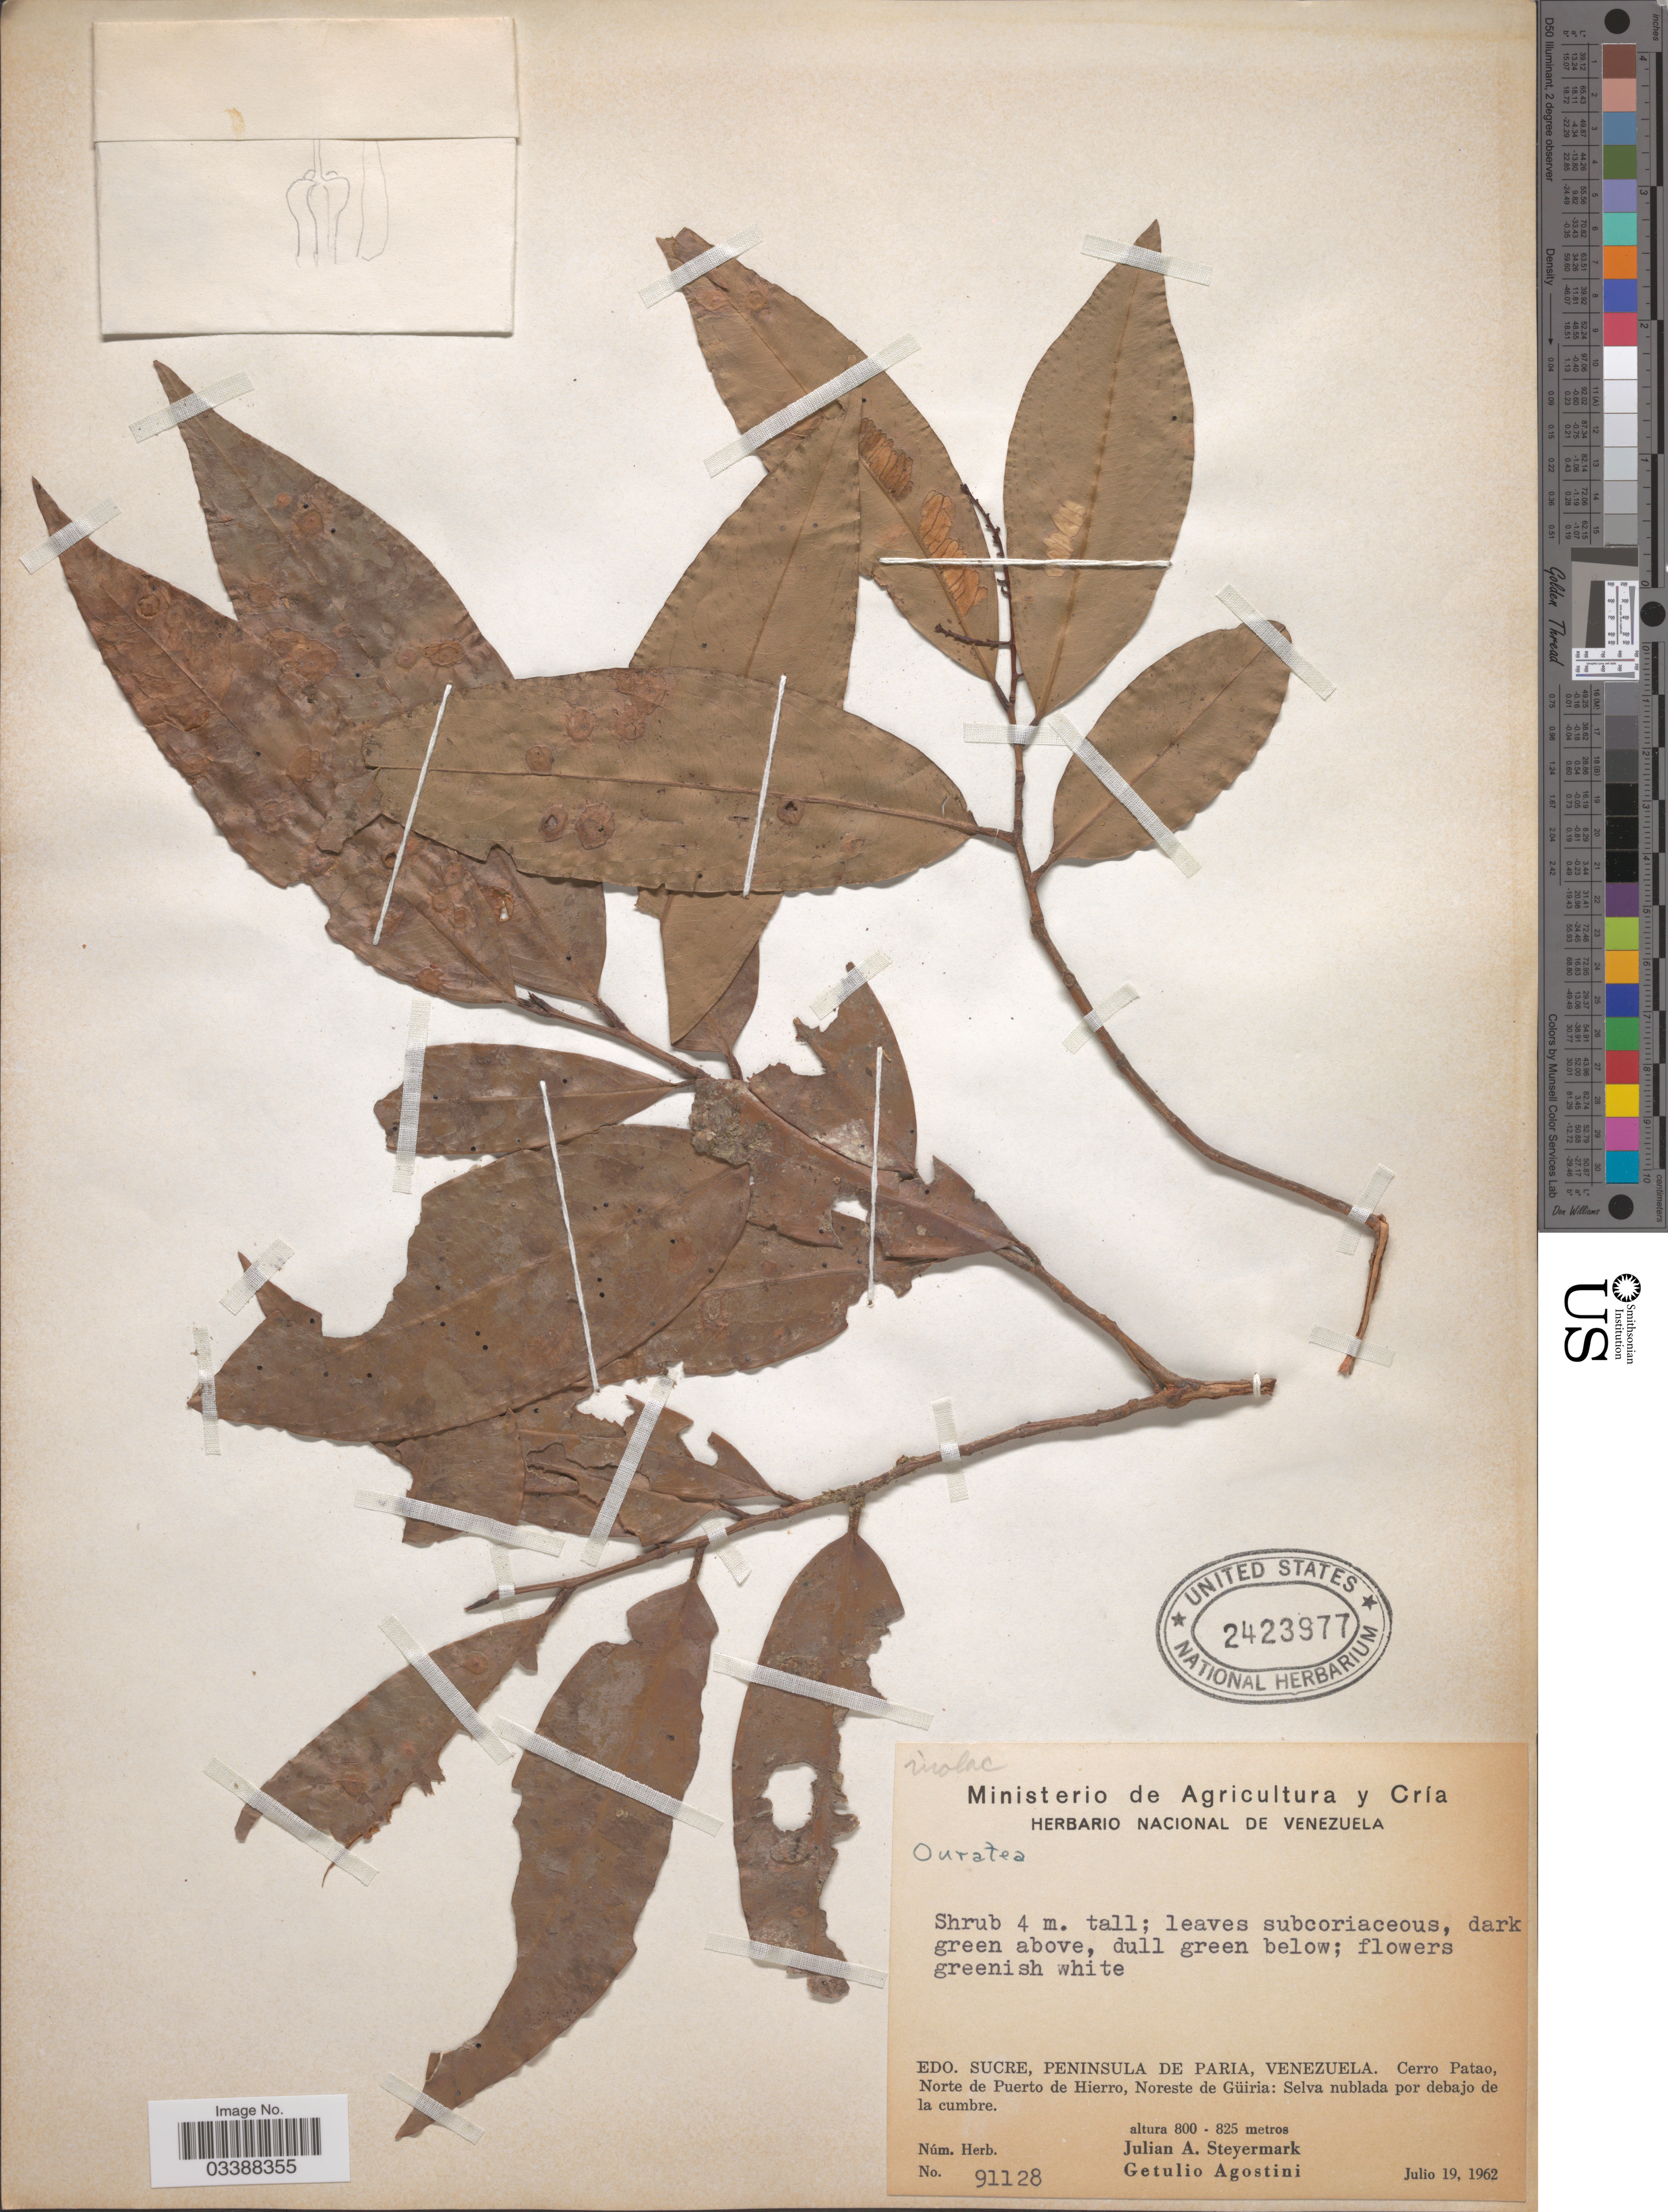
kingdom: Plantae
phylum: Tracheophyta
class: Magnoliopsida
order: Malpighiales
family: Ochnaceae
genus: Ouratea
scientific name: Ouratea sp.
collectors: J. Steyermark & G. Agostini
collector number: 91128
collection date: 1962-07-19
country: Venezuela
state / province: Sucre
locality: Peninsula de Paria. Cerro Patao, Norte de Puerto de Hierro, Noreste de Güiria.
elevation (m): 800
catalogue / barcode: US 2423977